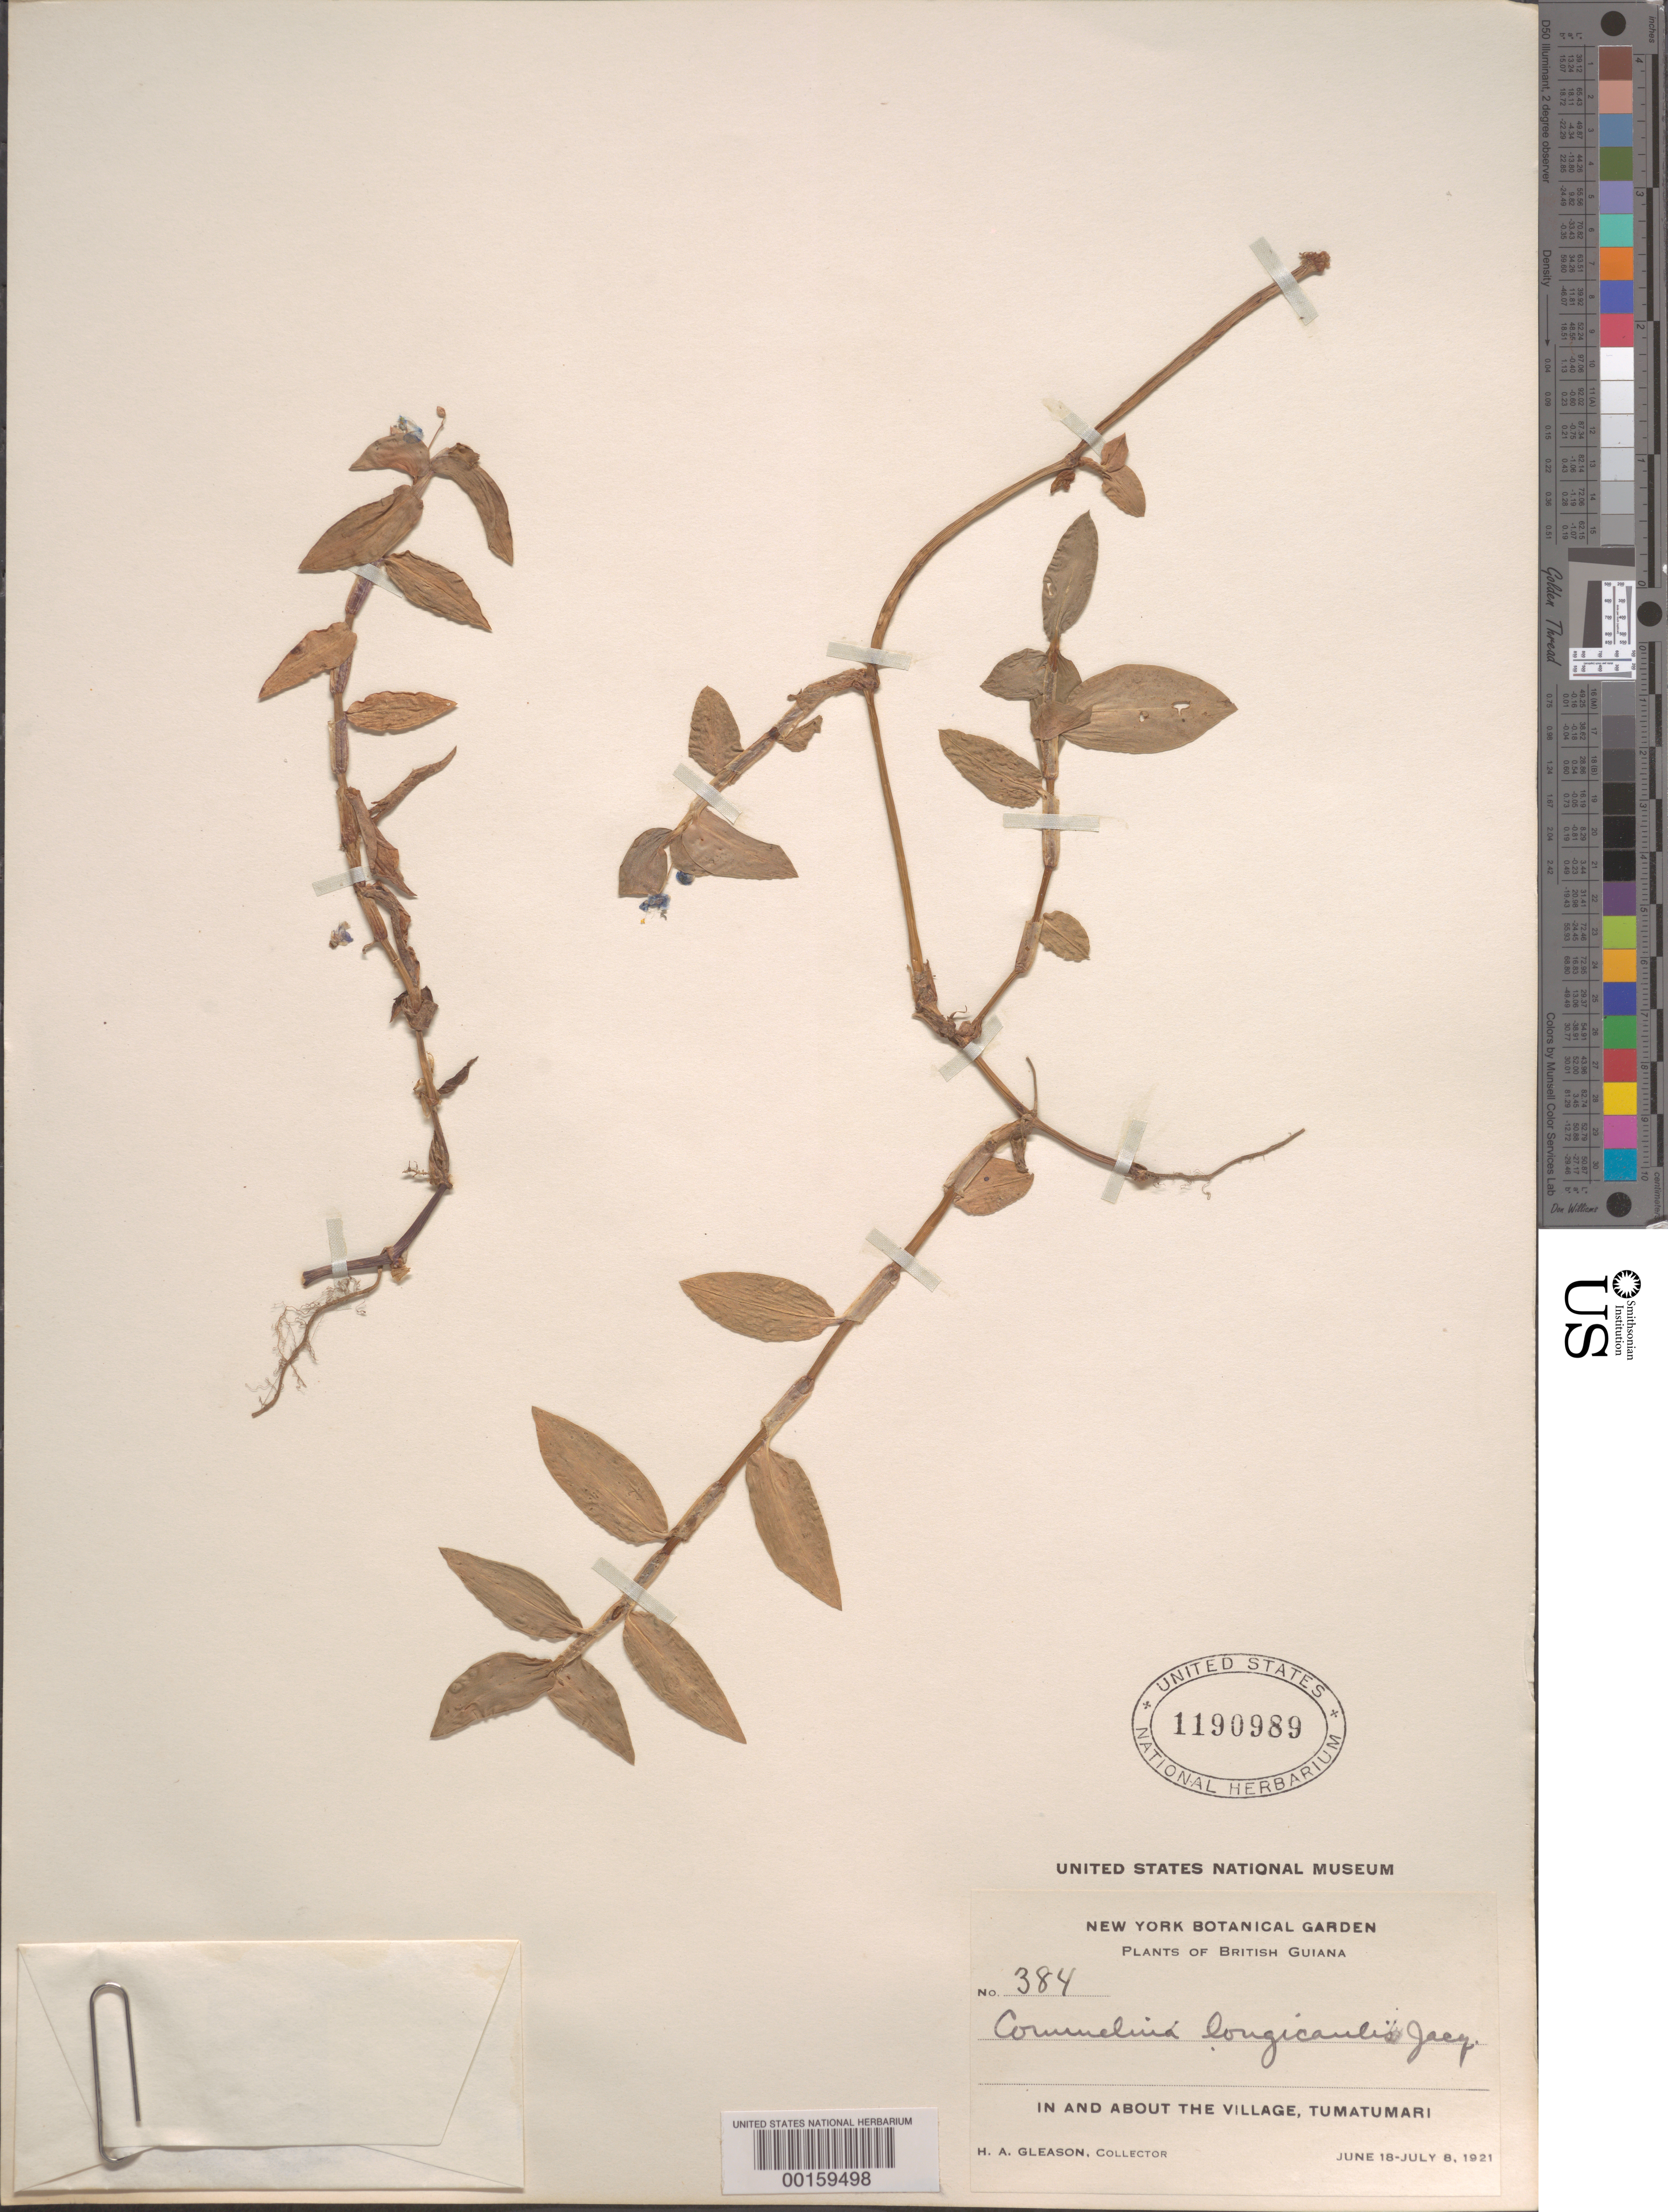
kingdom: Plantae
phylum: Tracheophyta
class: Liliopsida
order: Commelinales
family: Commelinaceae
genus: Commelina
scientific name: Commelina diffusa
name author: Burm. f.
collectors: H. A. Gleason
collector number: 384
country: Guyana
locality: Tumatumari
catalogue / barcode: US 1190989